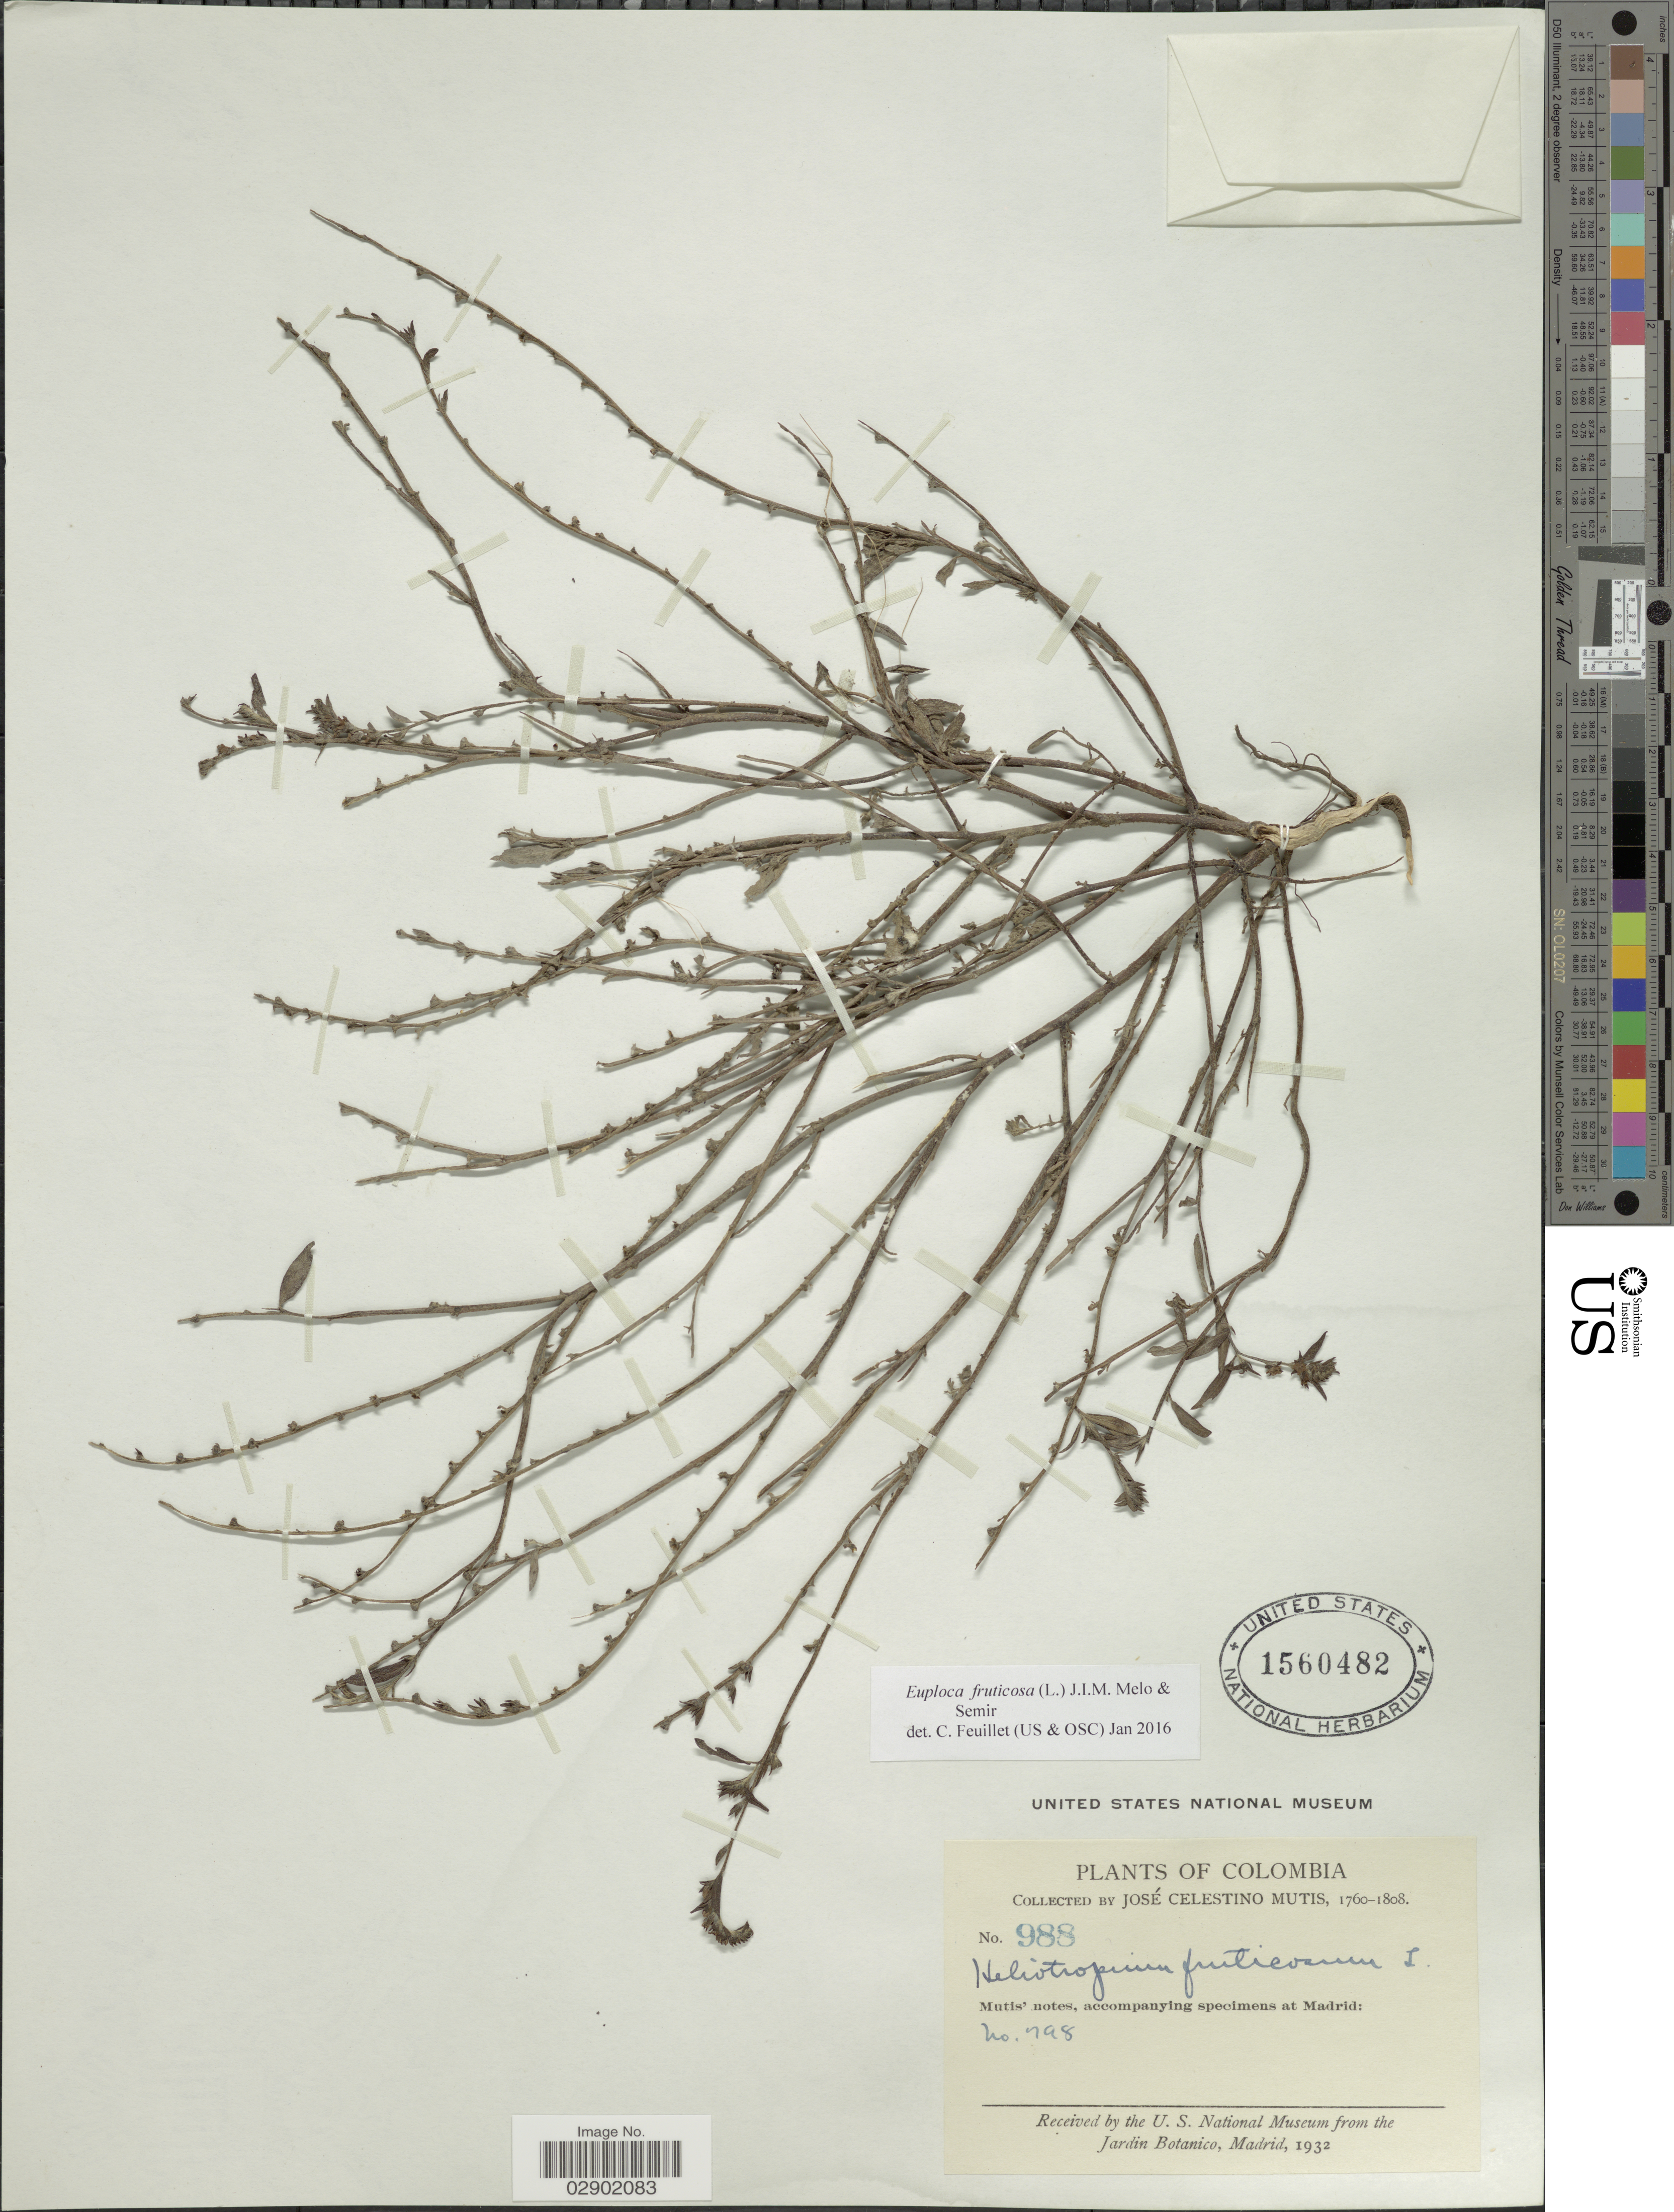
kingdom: Plantae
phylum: Tracheophyta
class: Magnoliopsida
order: Boraginales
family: Heliotropiaceae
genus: Euploca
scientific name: Euploca fruticosa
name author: (L.) J.I.M. Melo & Semir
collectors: J. C. B. Mutis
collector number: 988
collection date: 1760/1808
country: Colombia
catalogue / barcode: US 1560482